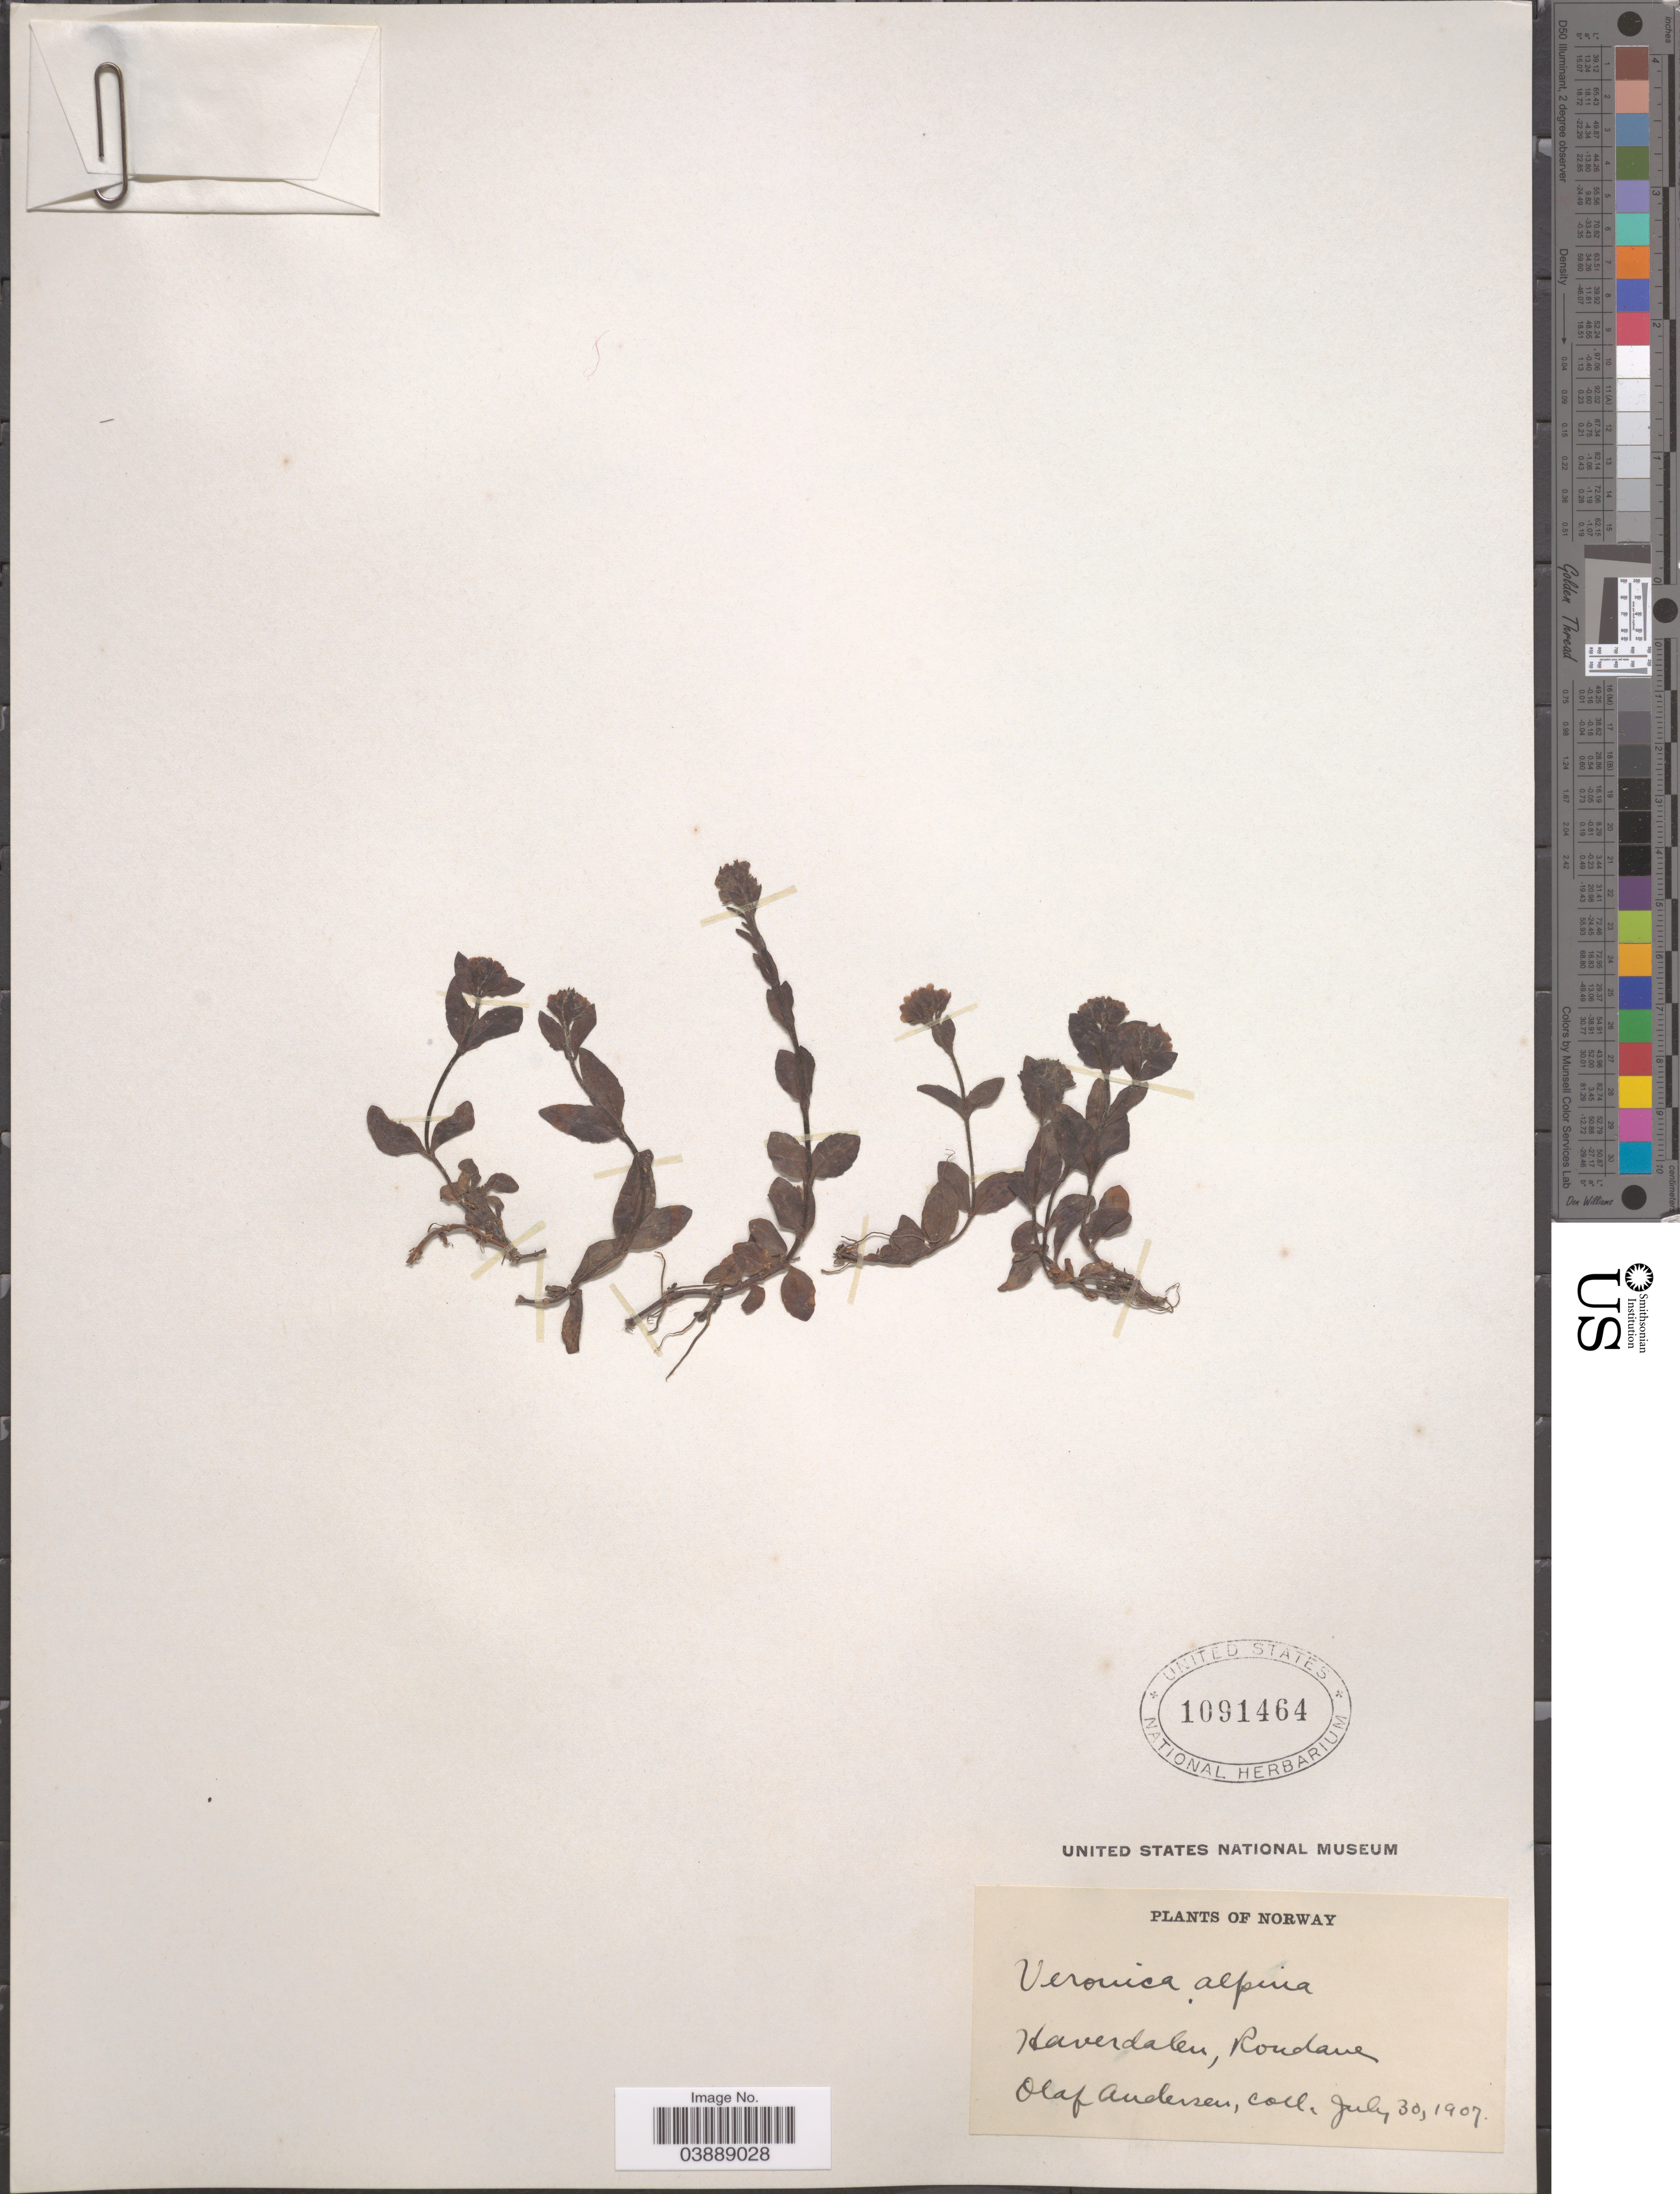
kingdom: Plantae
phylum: Tracheophyta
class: Magnoliopsida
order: Lamiales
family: Plantaginaceae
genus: Veronica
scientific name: Veronica alpina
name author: L.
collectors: O. Andersen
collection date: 1907-07-30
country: Norway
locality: Haverdalen, Rondane.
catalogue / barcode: US 1091464